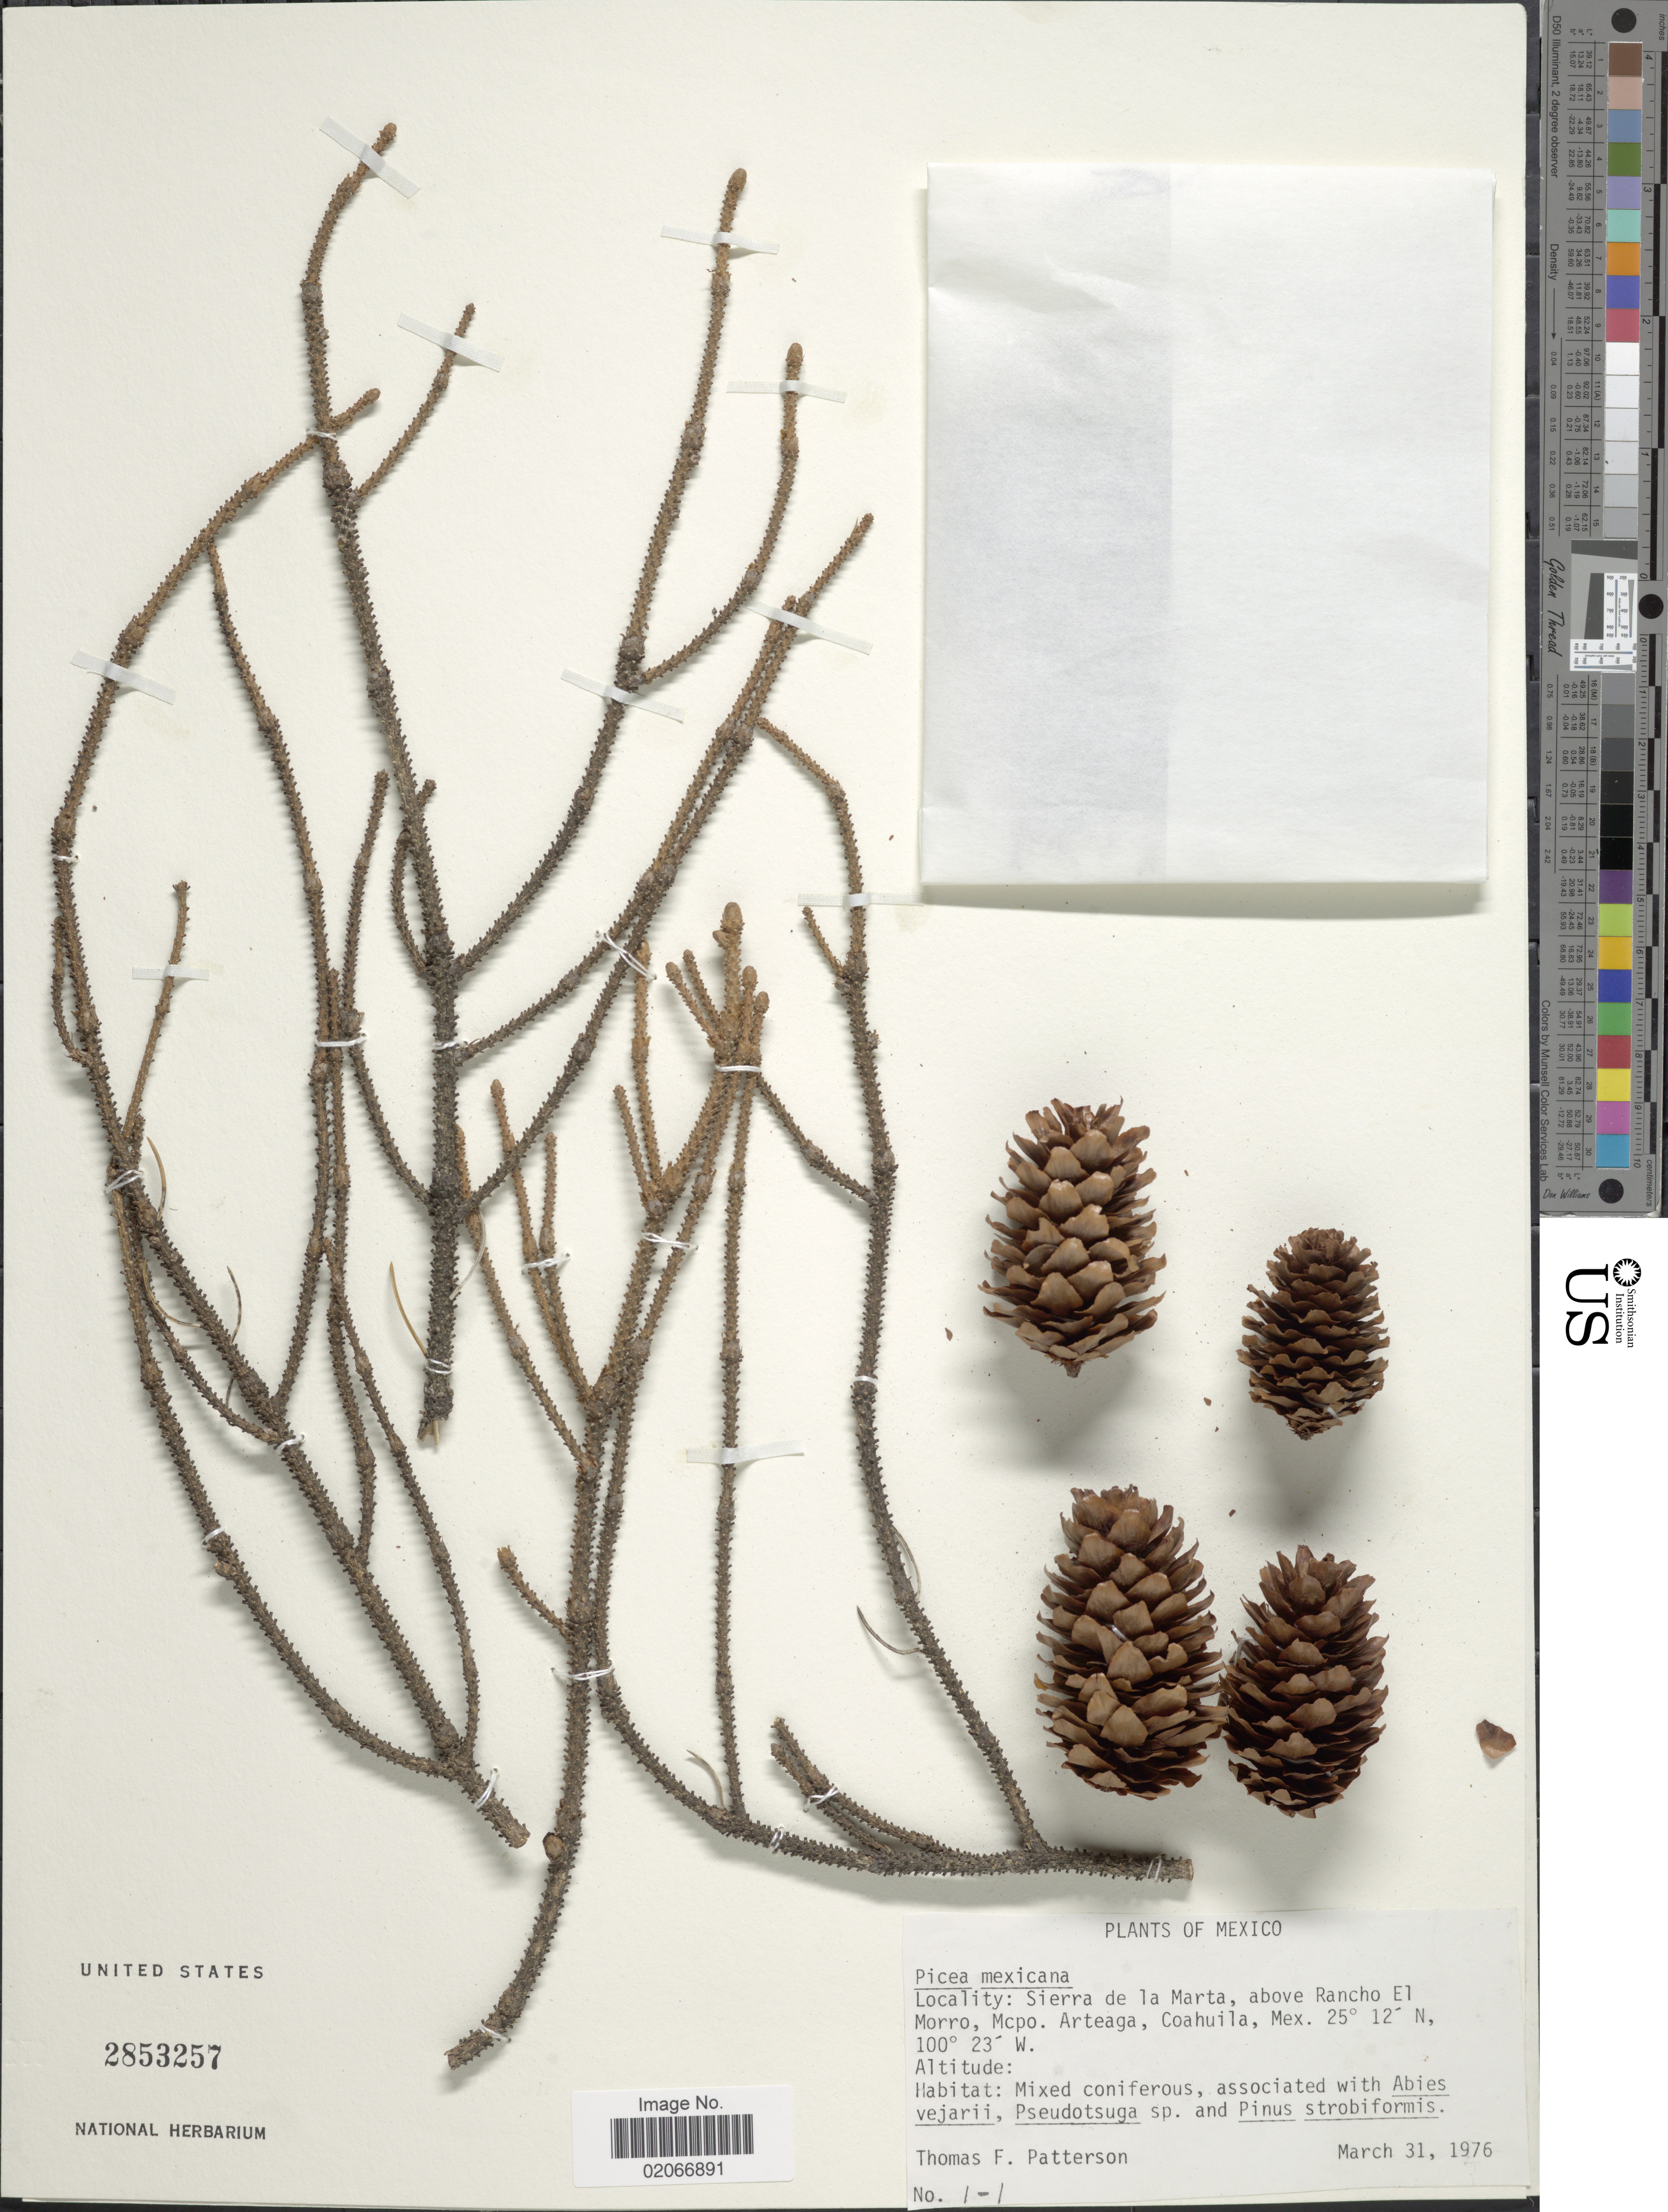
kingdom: Plantae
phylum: Tracheophyta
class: Pinopsida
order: Pinales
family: Pinaceae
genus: Picea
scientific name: Picea mexicana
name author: Martínez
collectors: T. Patterson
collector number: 1-1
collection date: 1976-03-31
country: Mexico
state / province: Querétaro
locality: Sierra de la Marta, above Rancho El Morro, Mcpo. Arteaga, Coahuila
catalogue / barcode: US 2853257